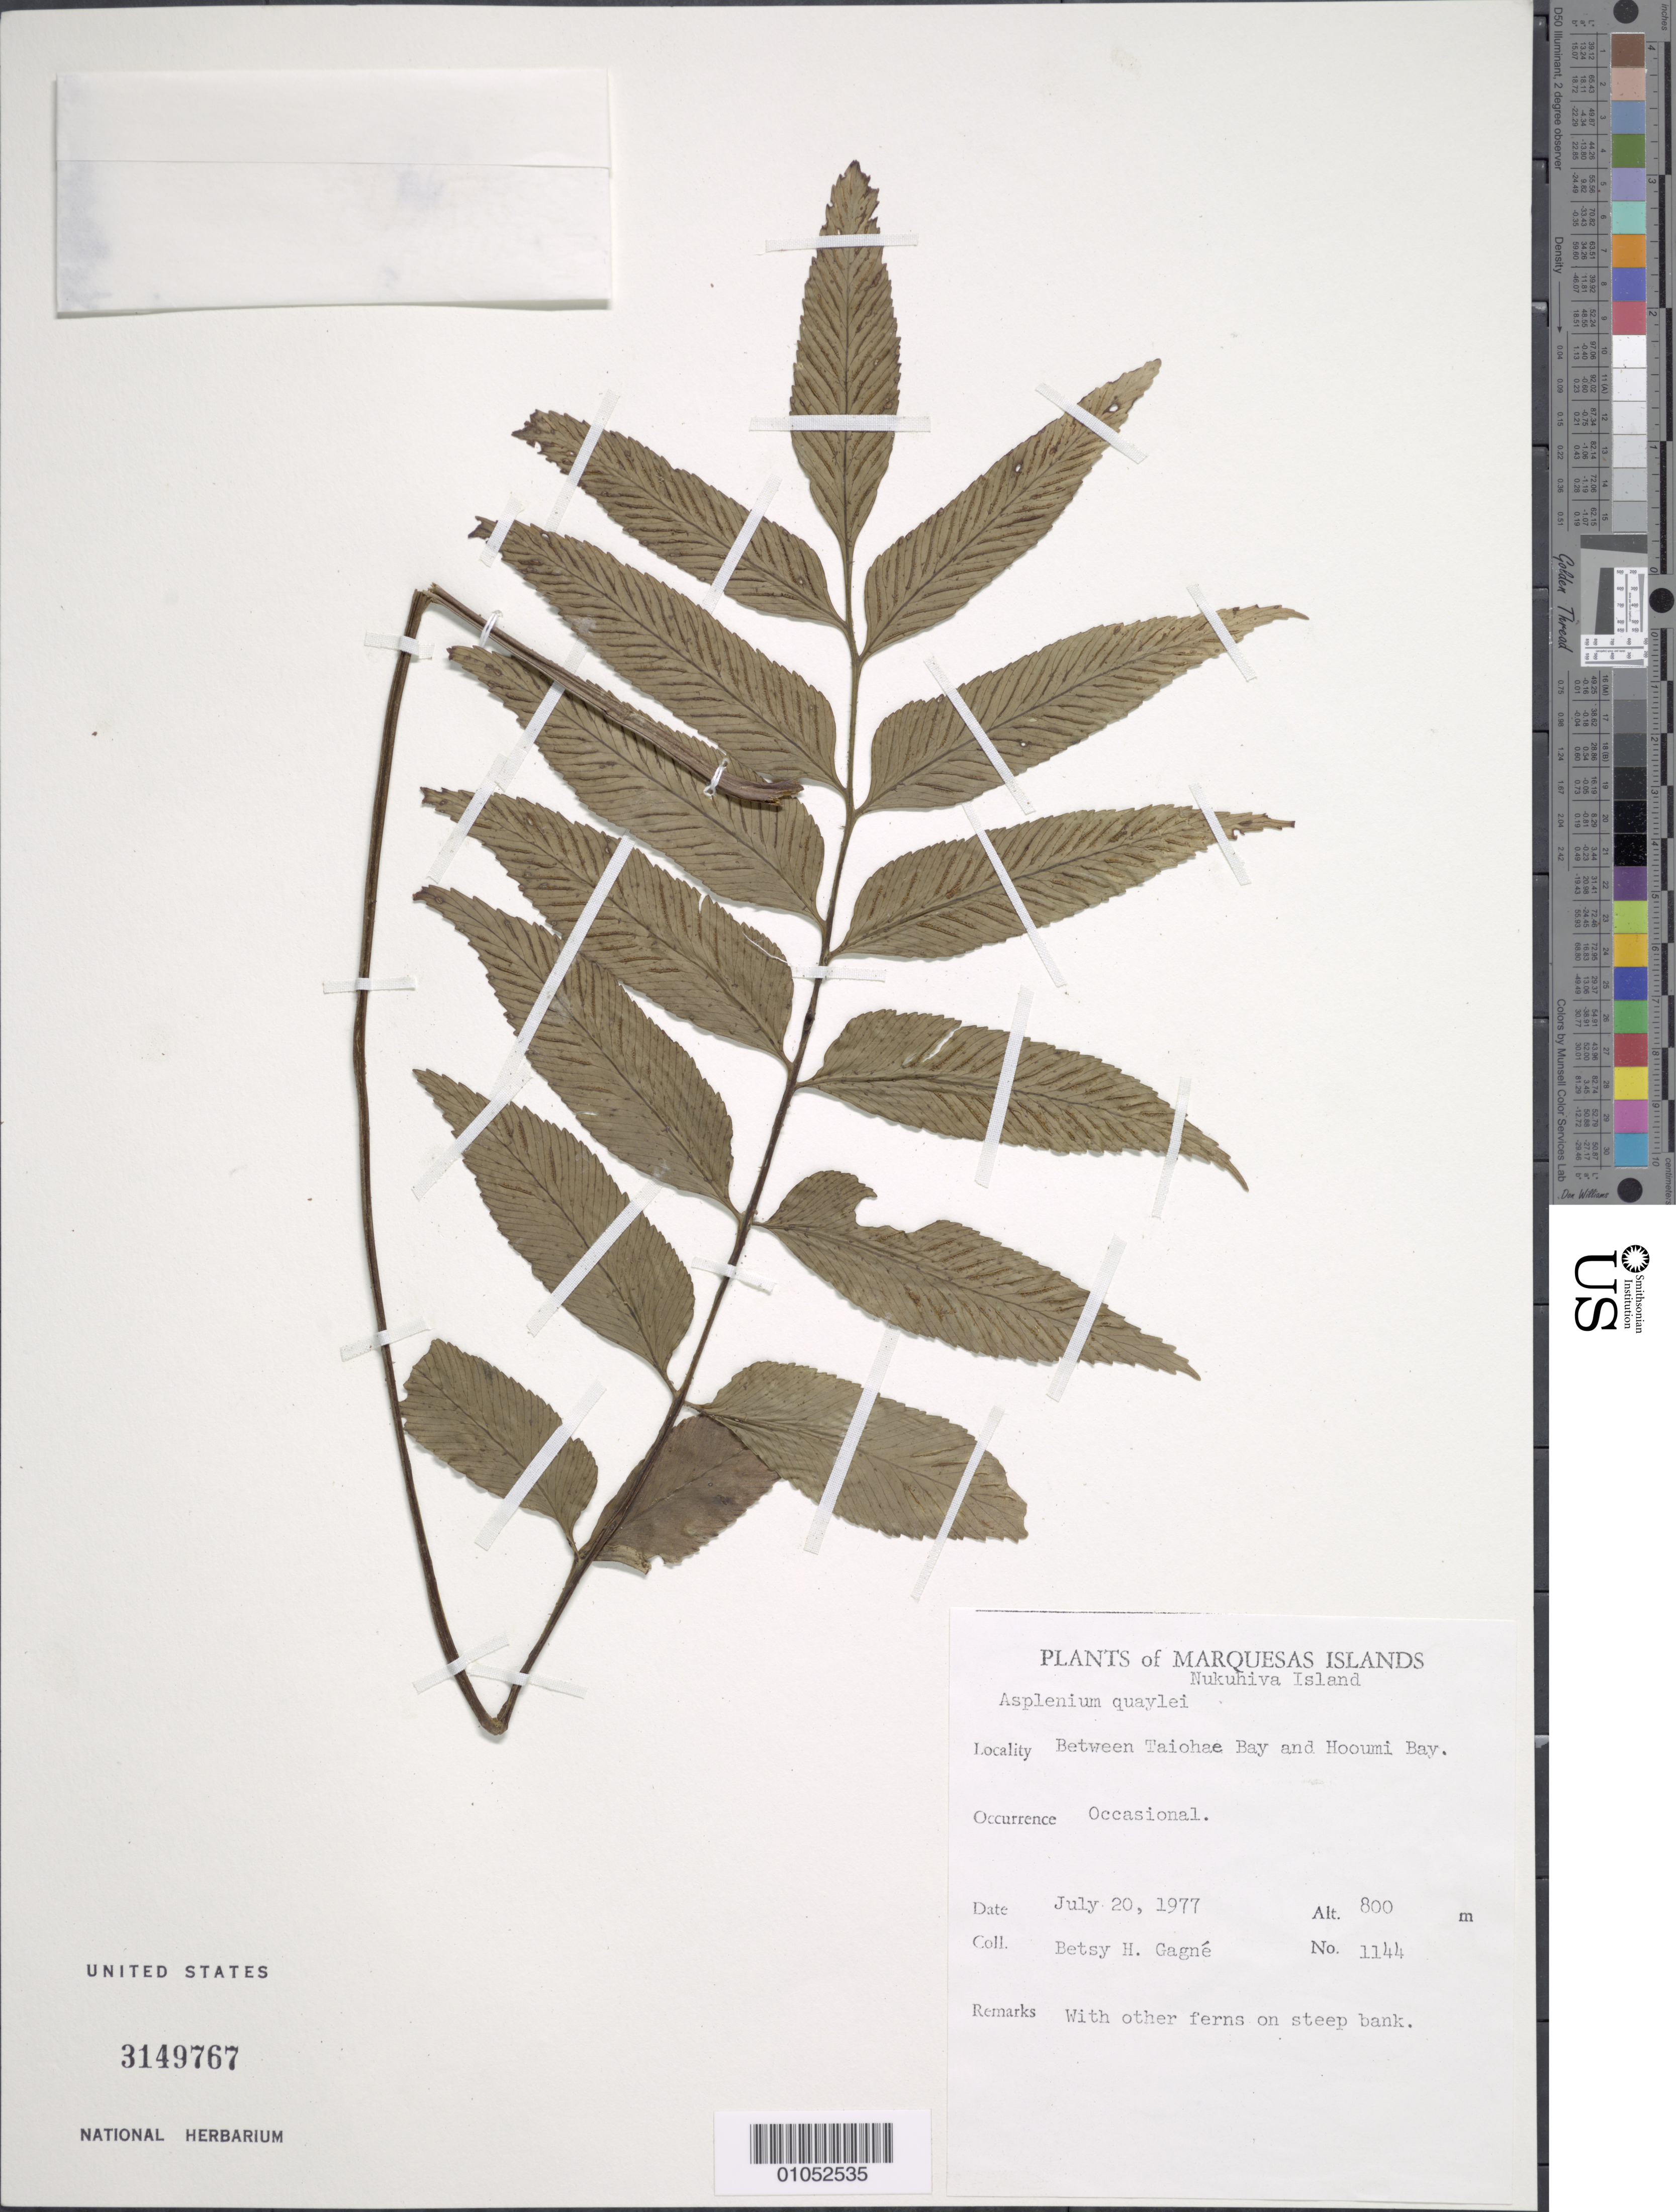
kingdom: Plantae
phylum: Tracheophyta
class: Polypodiopsida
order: Polypodiales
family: Aspleniaceae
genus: Asplenium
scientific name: Asplenium quaylei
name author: E.D. Br.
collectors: B. H. Gagné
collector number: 1144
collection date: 1977-07-20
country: French Polynesia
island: Nuku Hiva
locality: Between Taiohae Bay and Hooumi Bay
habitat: With other ferns on steep bank.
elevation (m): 800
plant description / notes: Predation by rats that eat seeds, fire, competition with non-native plant taxa such as Cocos nucifera, Ageratum conyzoides, Cyanthillium cinereum, Elephantopus mollis, Pseudelephantopus spicatus, Inocarpus fagifera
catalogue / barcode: US 3149767